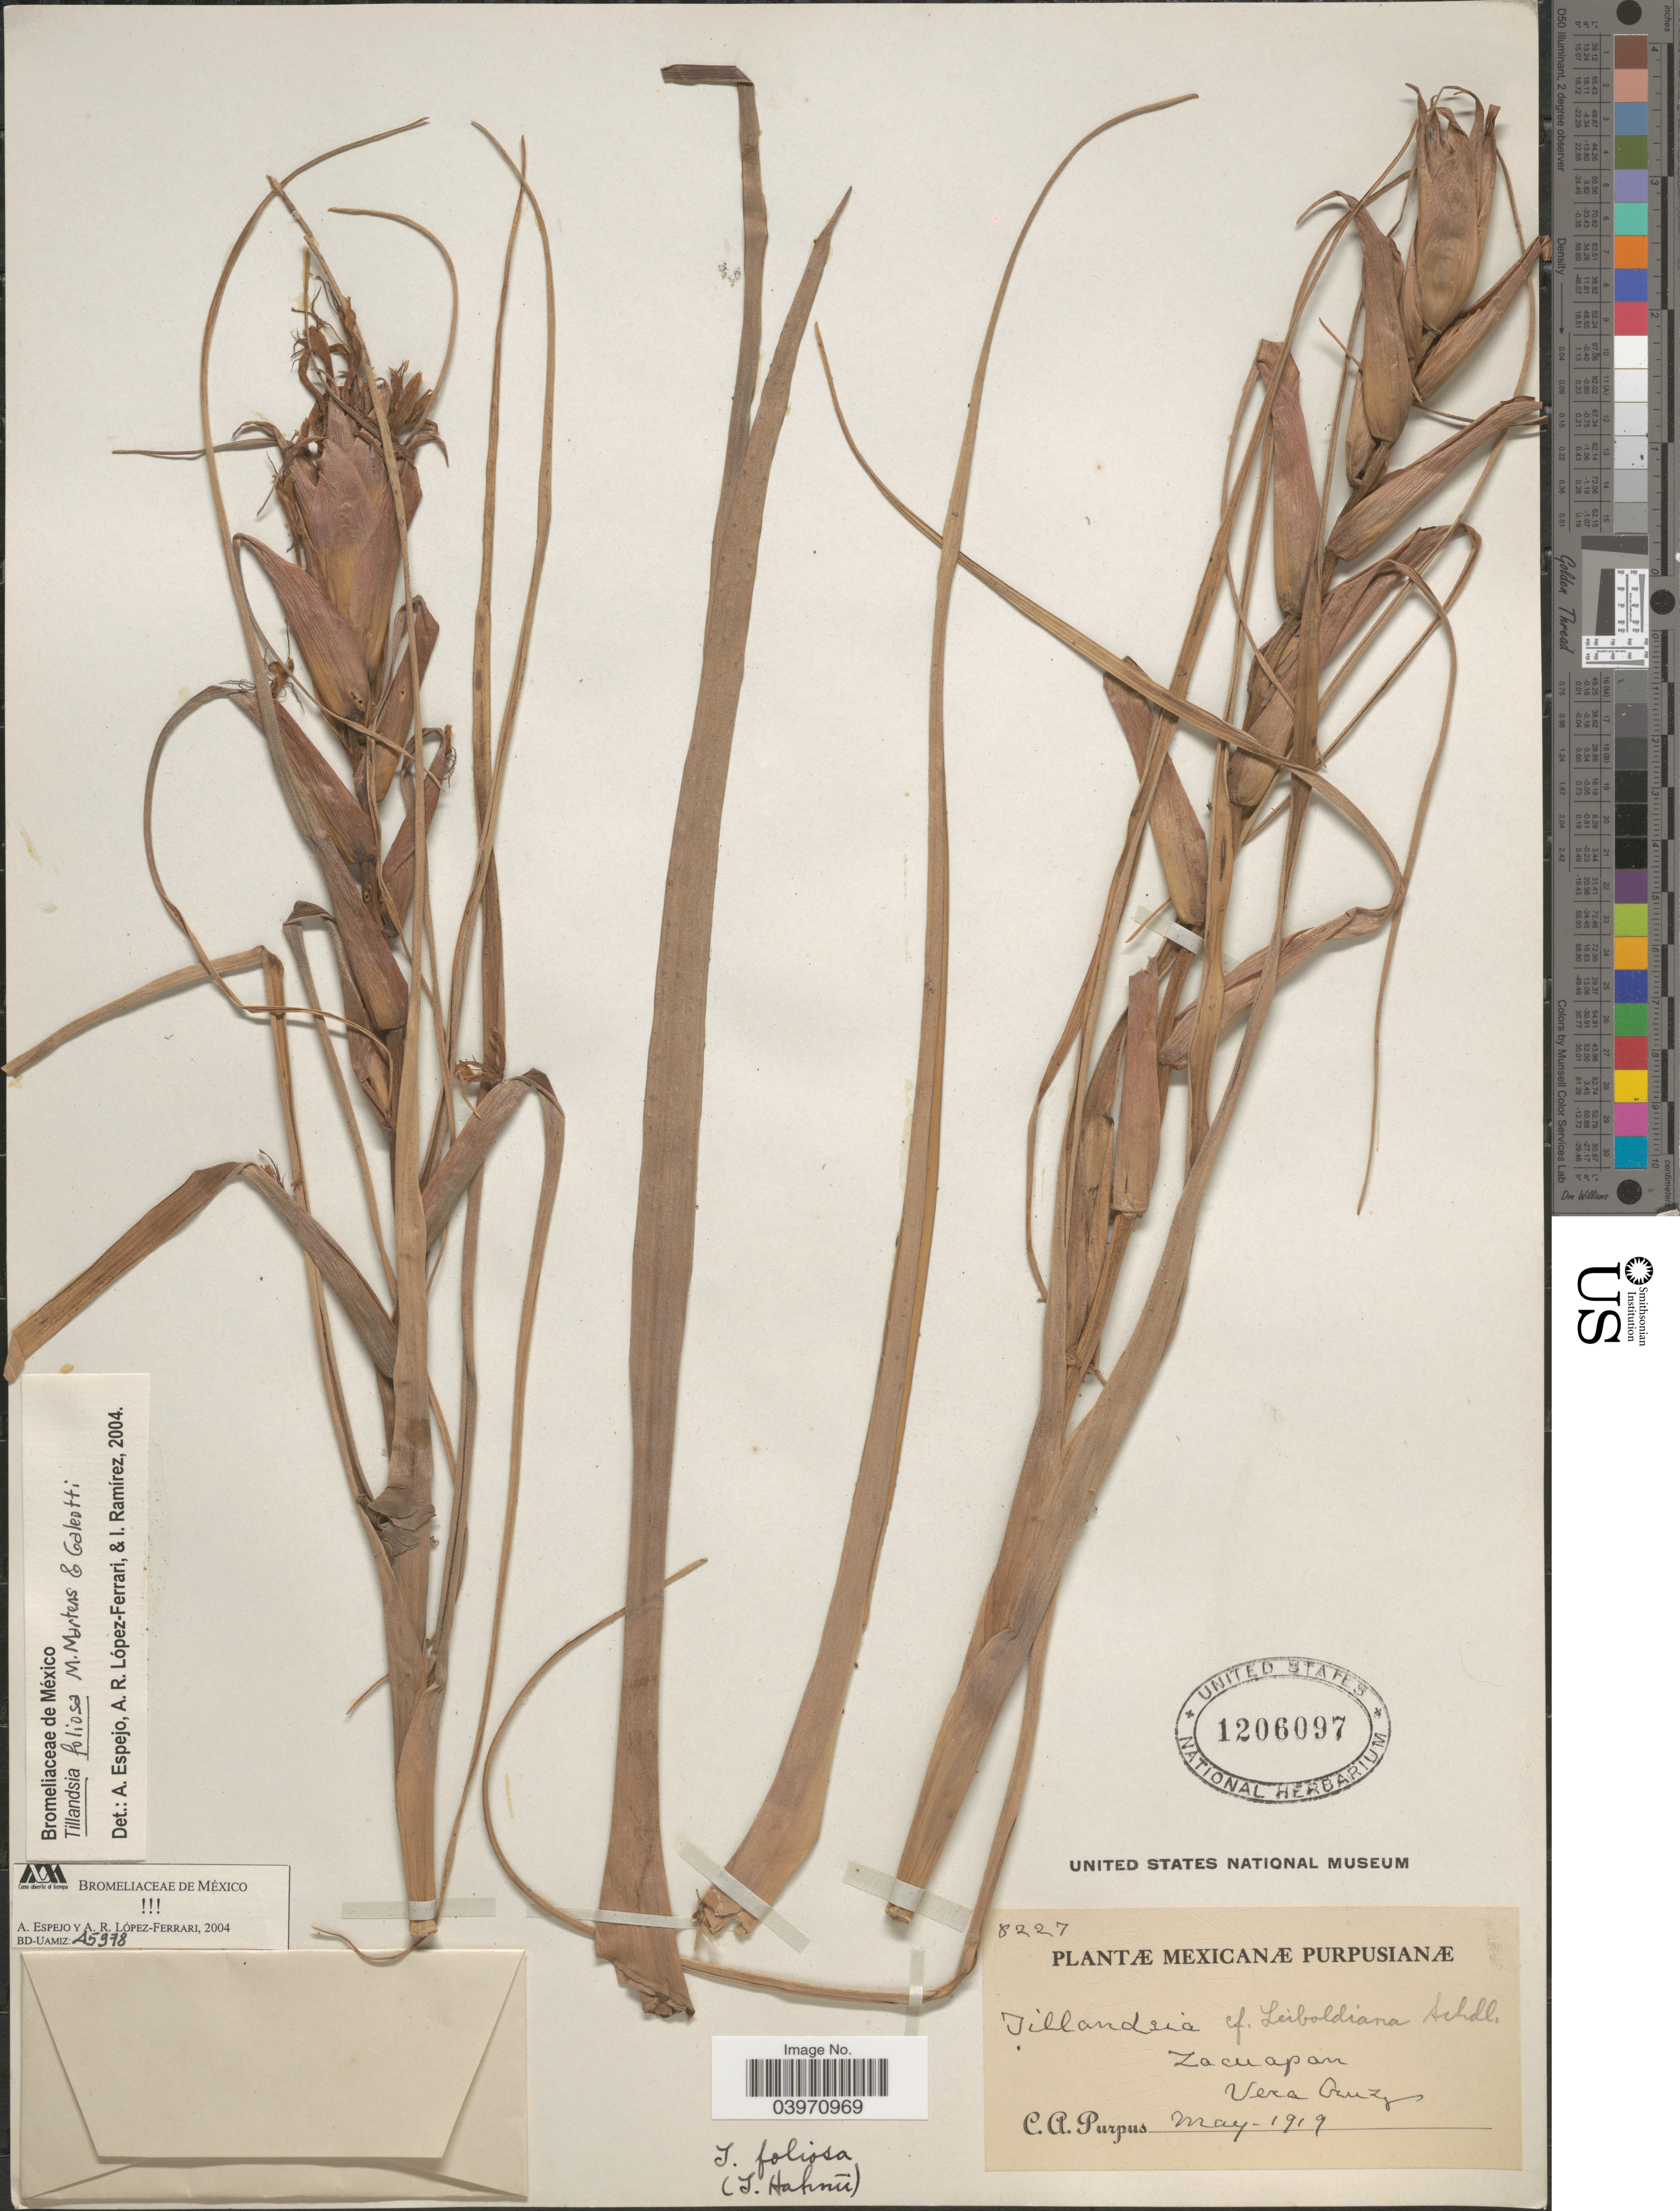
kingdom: Plantae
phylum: Tracheophyta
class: Liliopsida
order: Poales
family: Bromeliaceae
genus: Tillandsia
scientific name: Tillandsia foliosa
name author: M. Martens & Galeotti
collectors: C. A. Purpus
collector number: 8227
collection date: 1919-05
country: Mexico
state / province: Veracruz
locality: Zacuapan. Vera Cruz.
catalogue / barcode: US 1206097